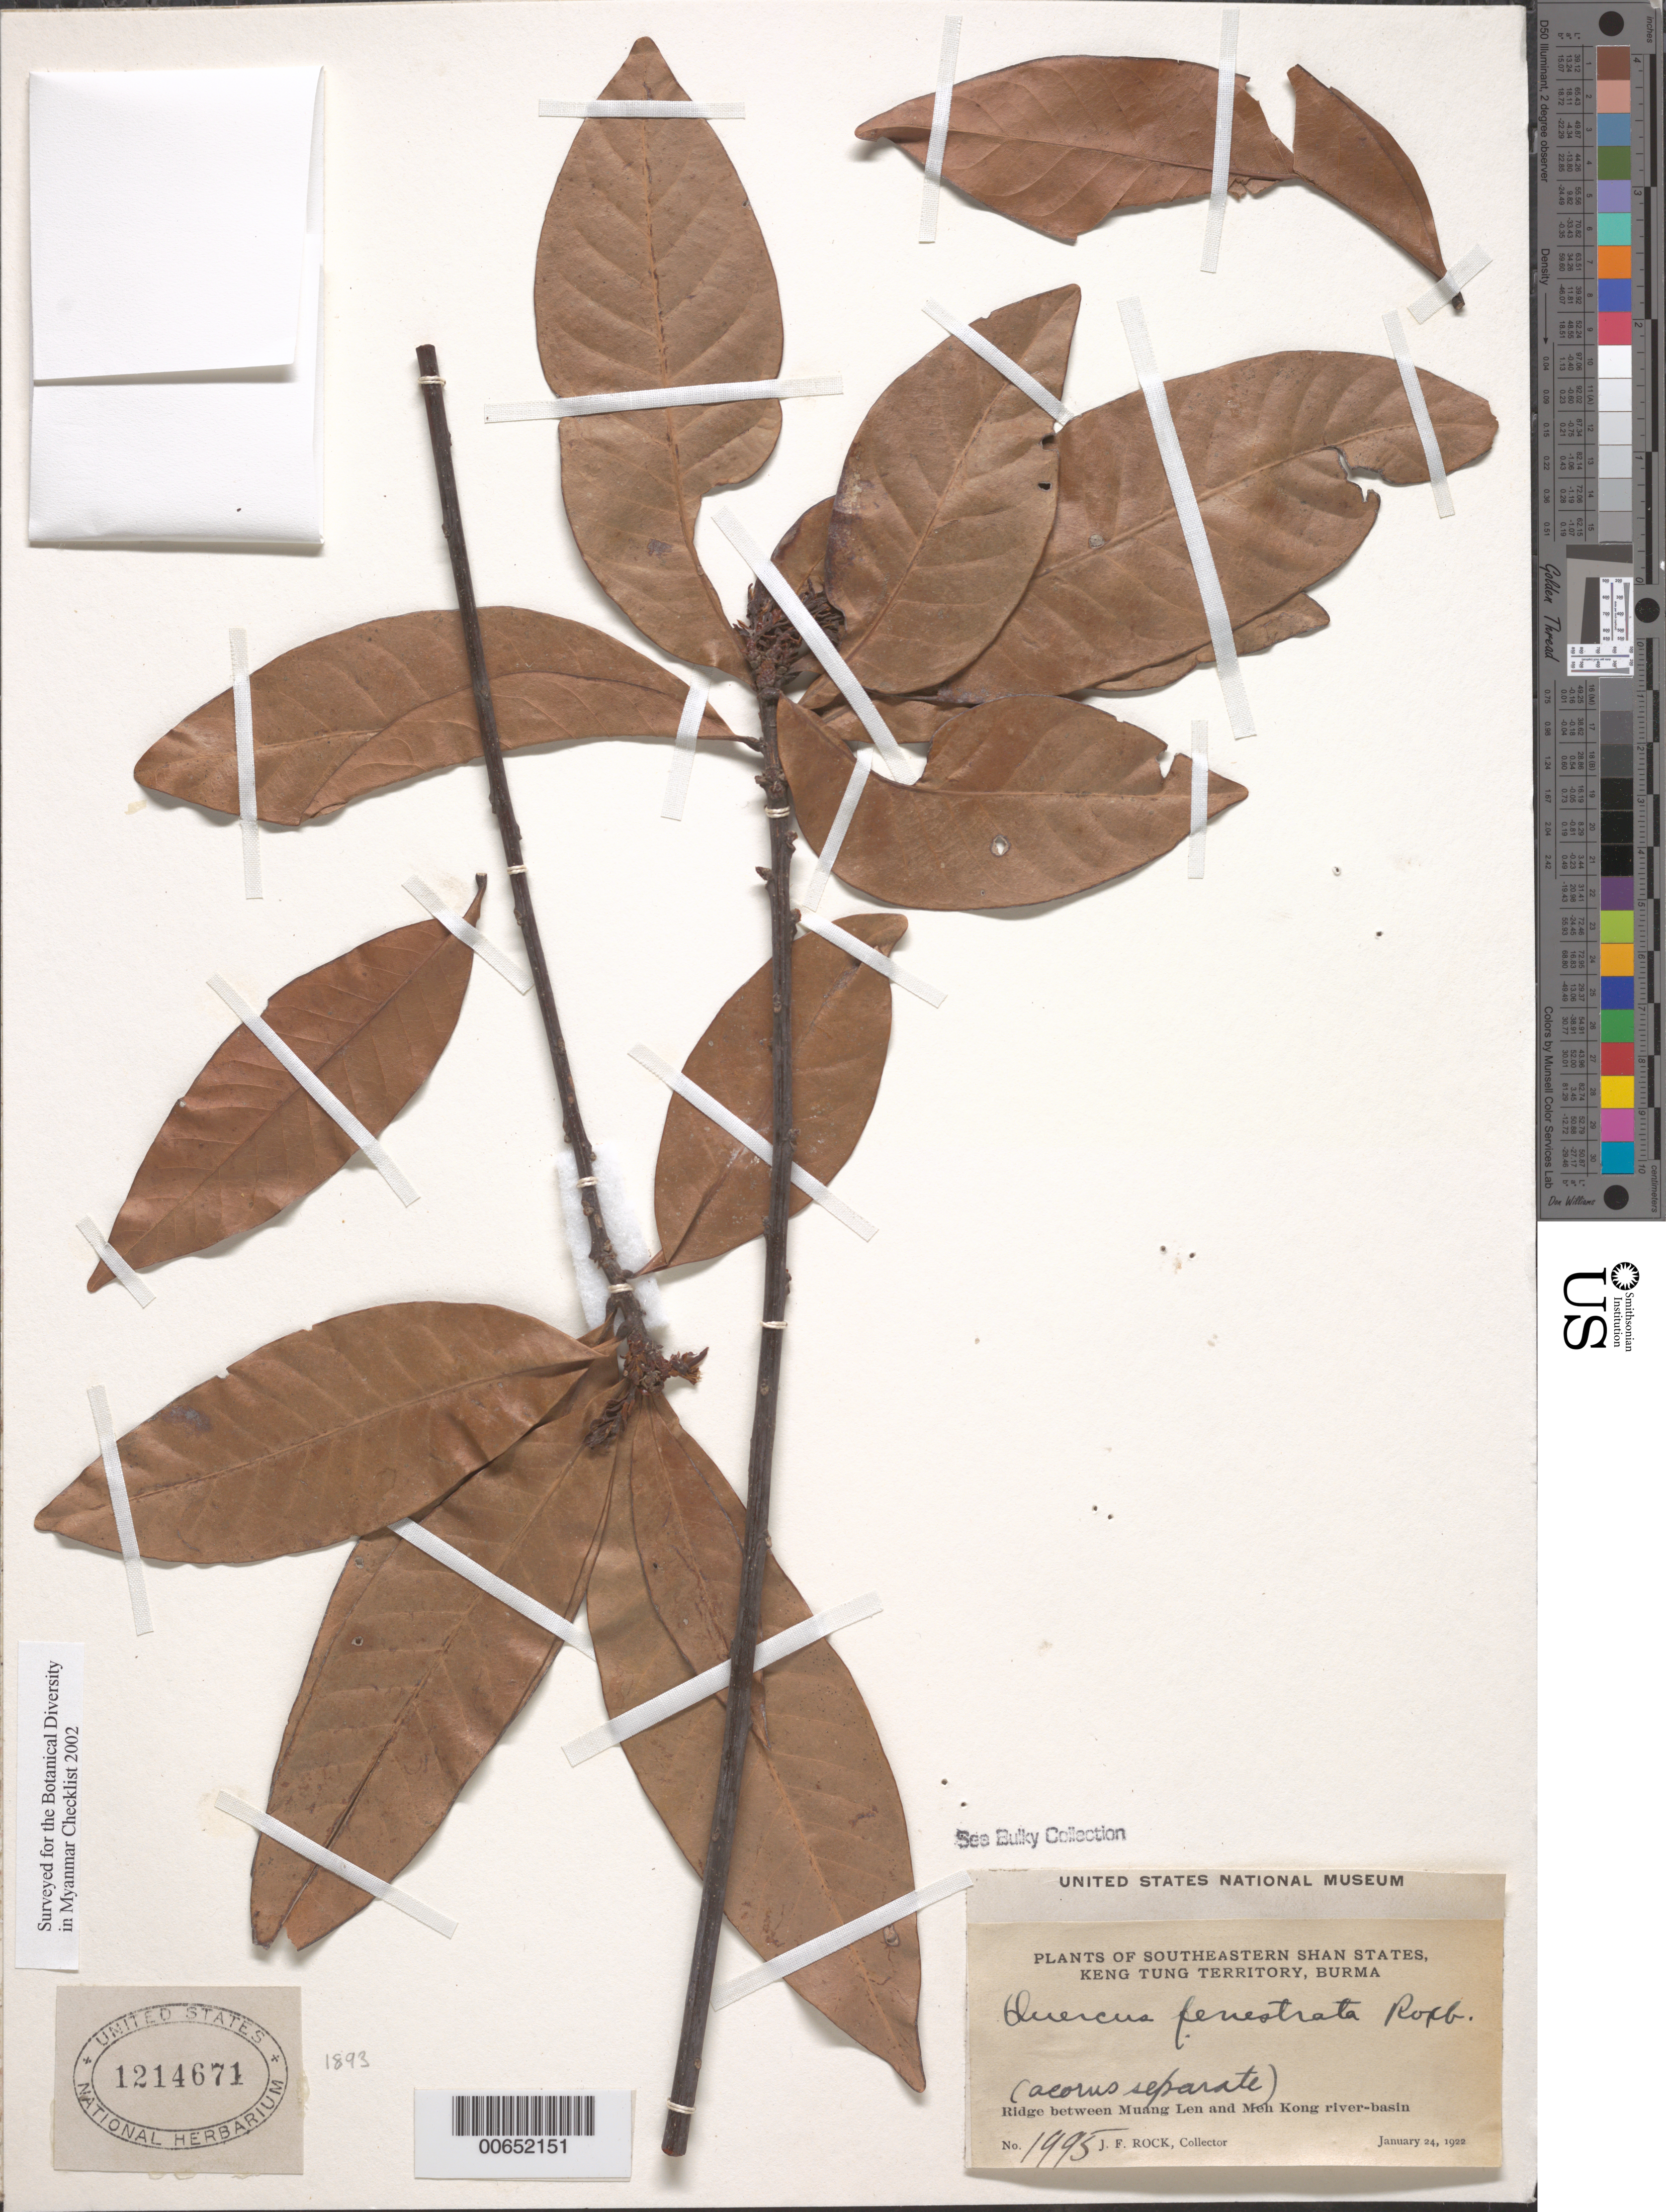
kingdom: Plantae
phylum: Tracheophyta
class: Magnoliopsida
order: Fagales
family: Fagaceae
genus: Quercus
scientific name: Quercus fenestrata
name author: Roxb.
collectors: J. F. Rock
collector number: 1995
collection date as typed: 24 Jan 1922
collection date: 1922-01-24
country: Myanmar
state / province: Shan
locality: Keng Tung Territory, ridge between Muang Len and Meh Lui Kong river basin.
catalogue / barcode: US 1214671